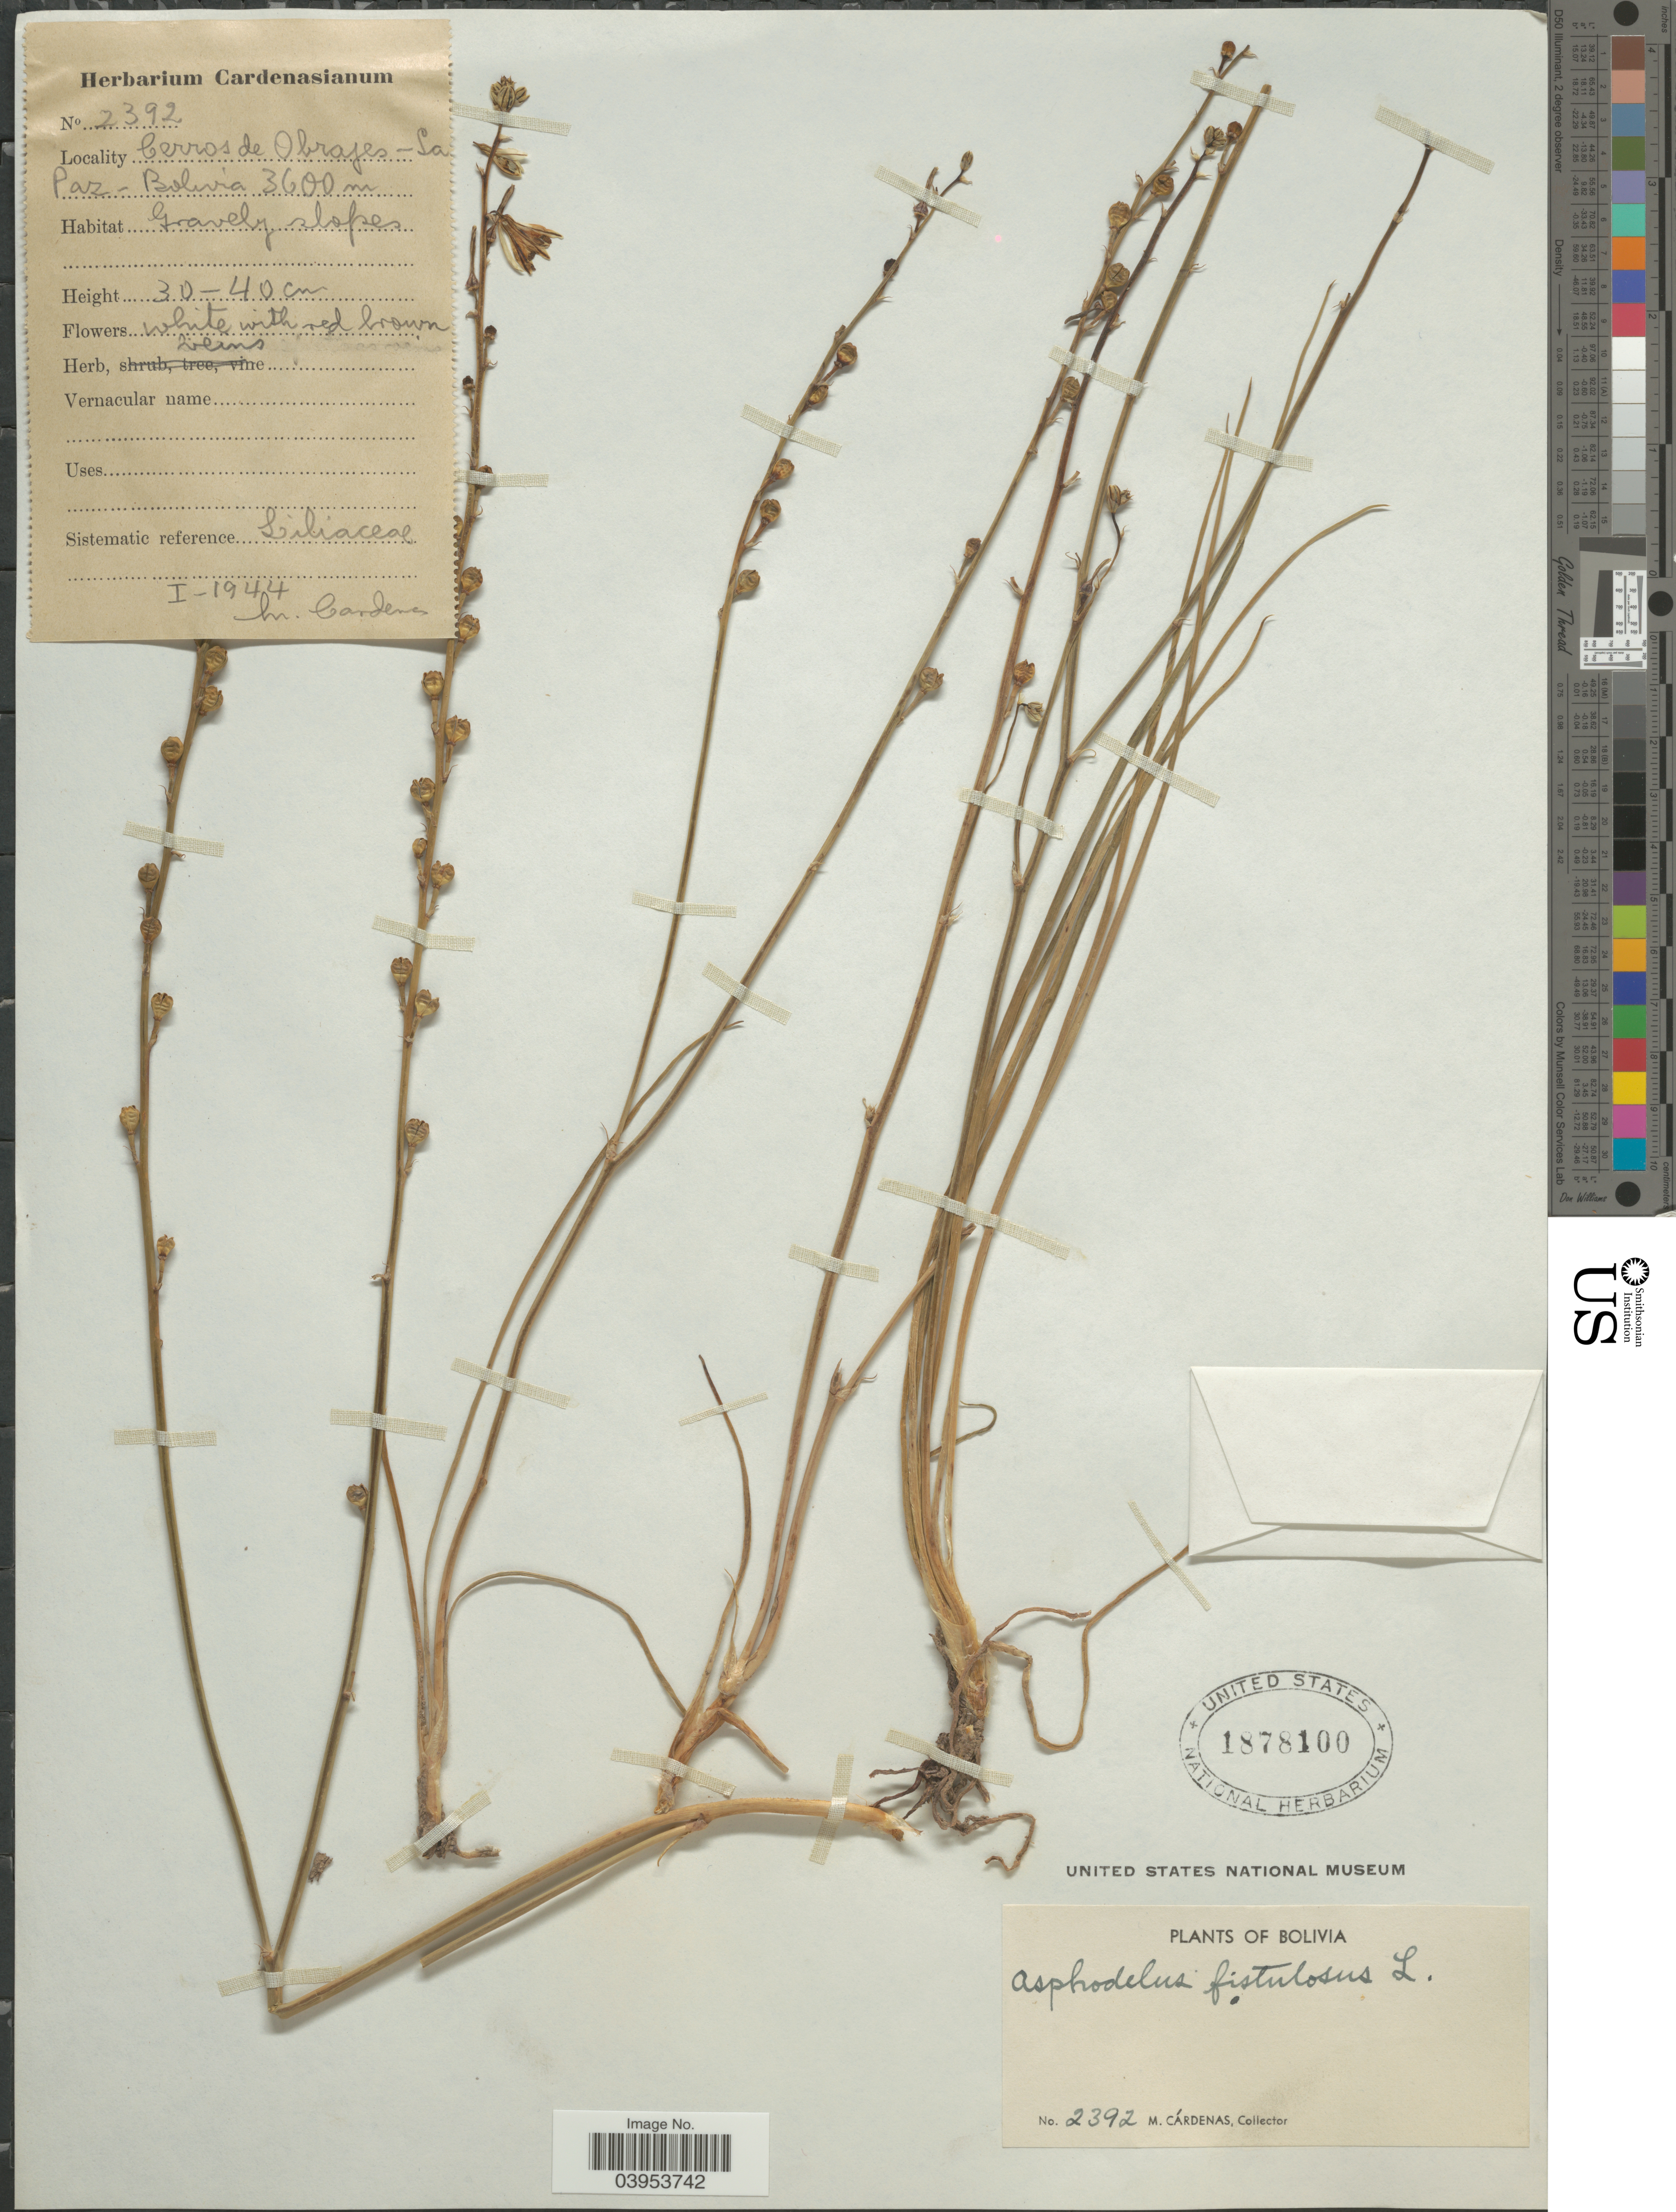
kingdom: Plantae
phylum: Tracheophyta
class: Liliopsida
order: Asparagales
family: Asphodelaceae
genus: Asphodelus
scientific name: Asphodelus fistulosus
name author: L.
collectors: M. Cárdenas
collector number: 2392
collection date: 1944-01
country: Bolivia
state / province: La Paz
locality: Cerros de Obrajes.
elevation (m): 3600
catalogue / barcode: US 1878100